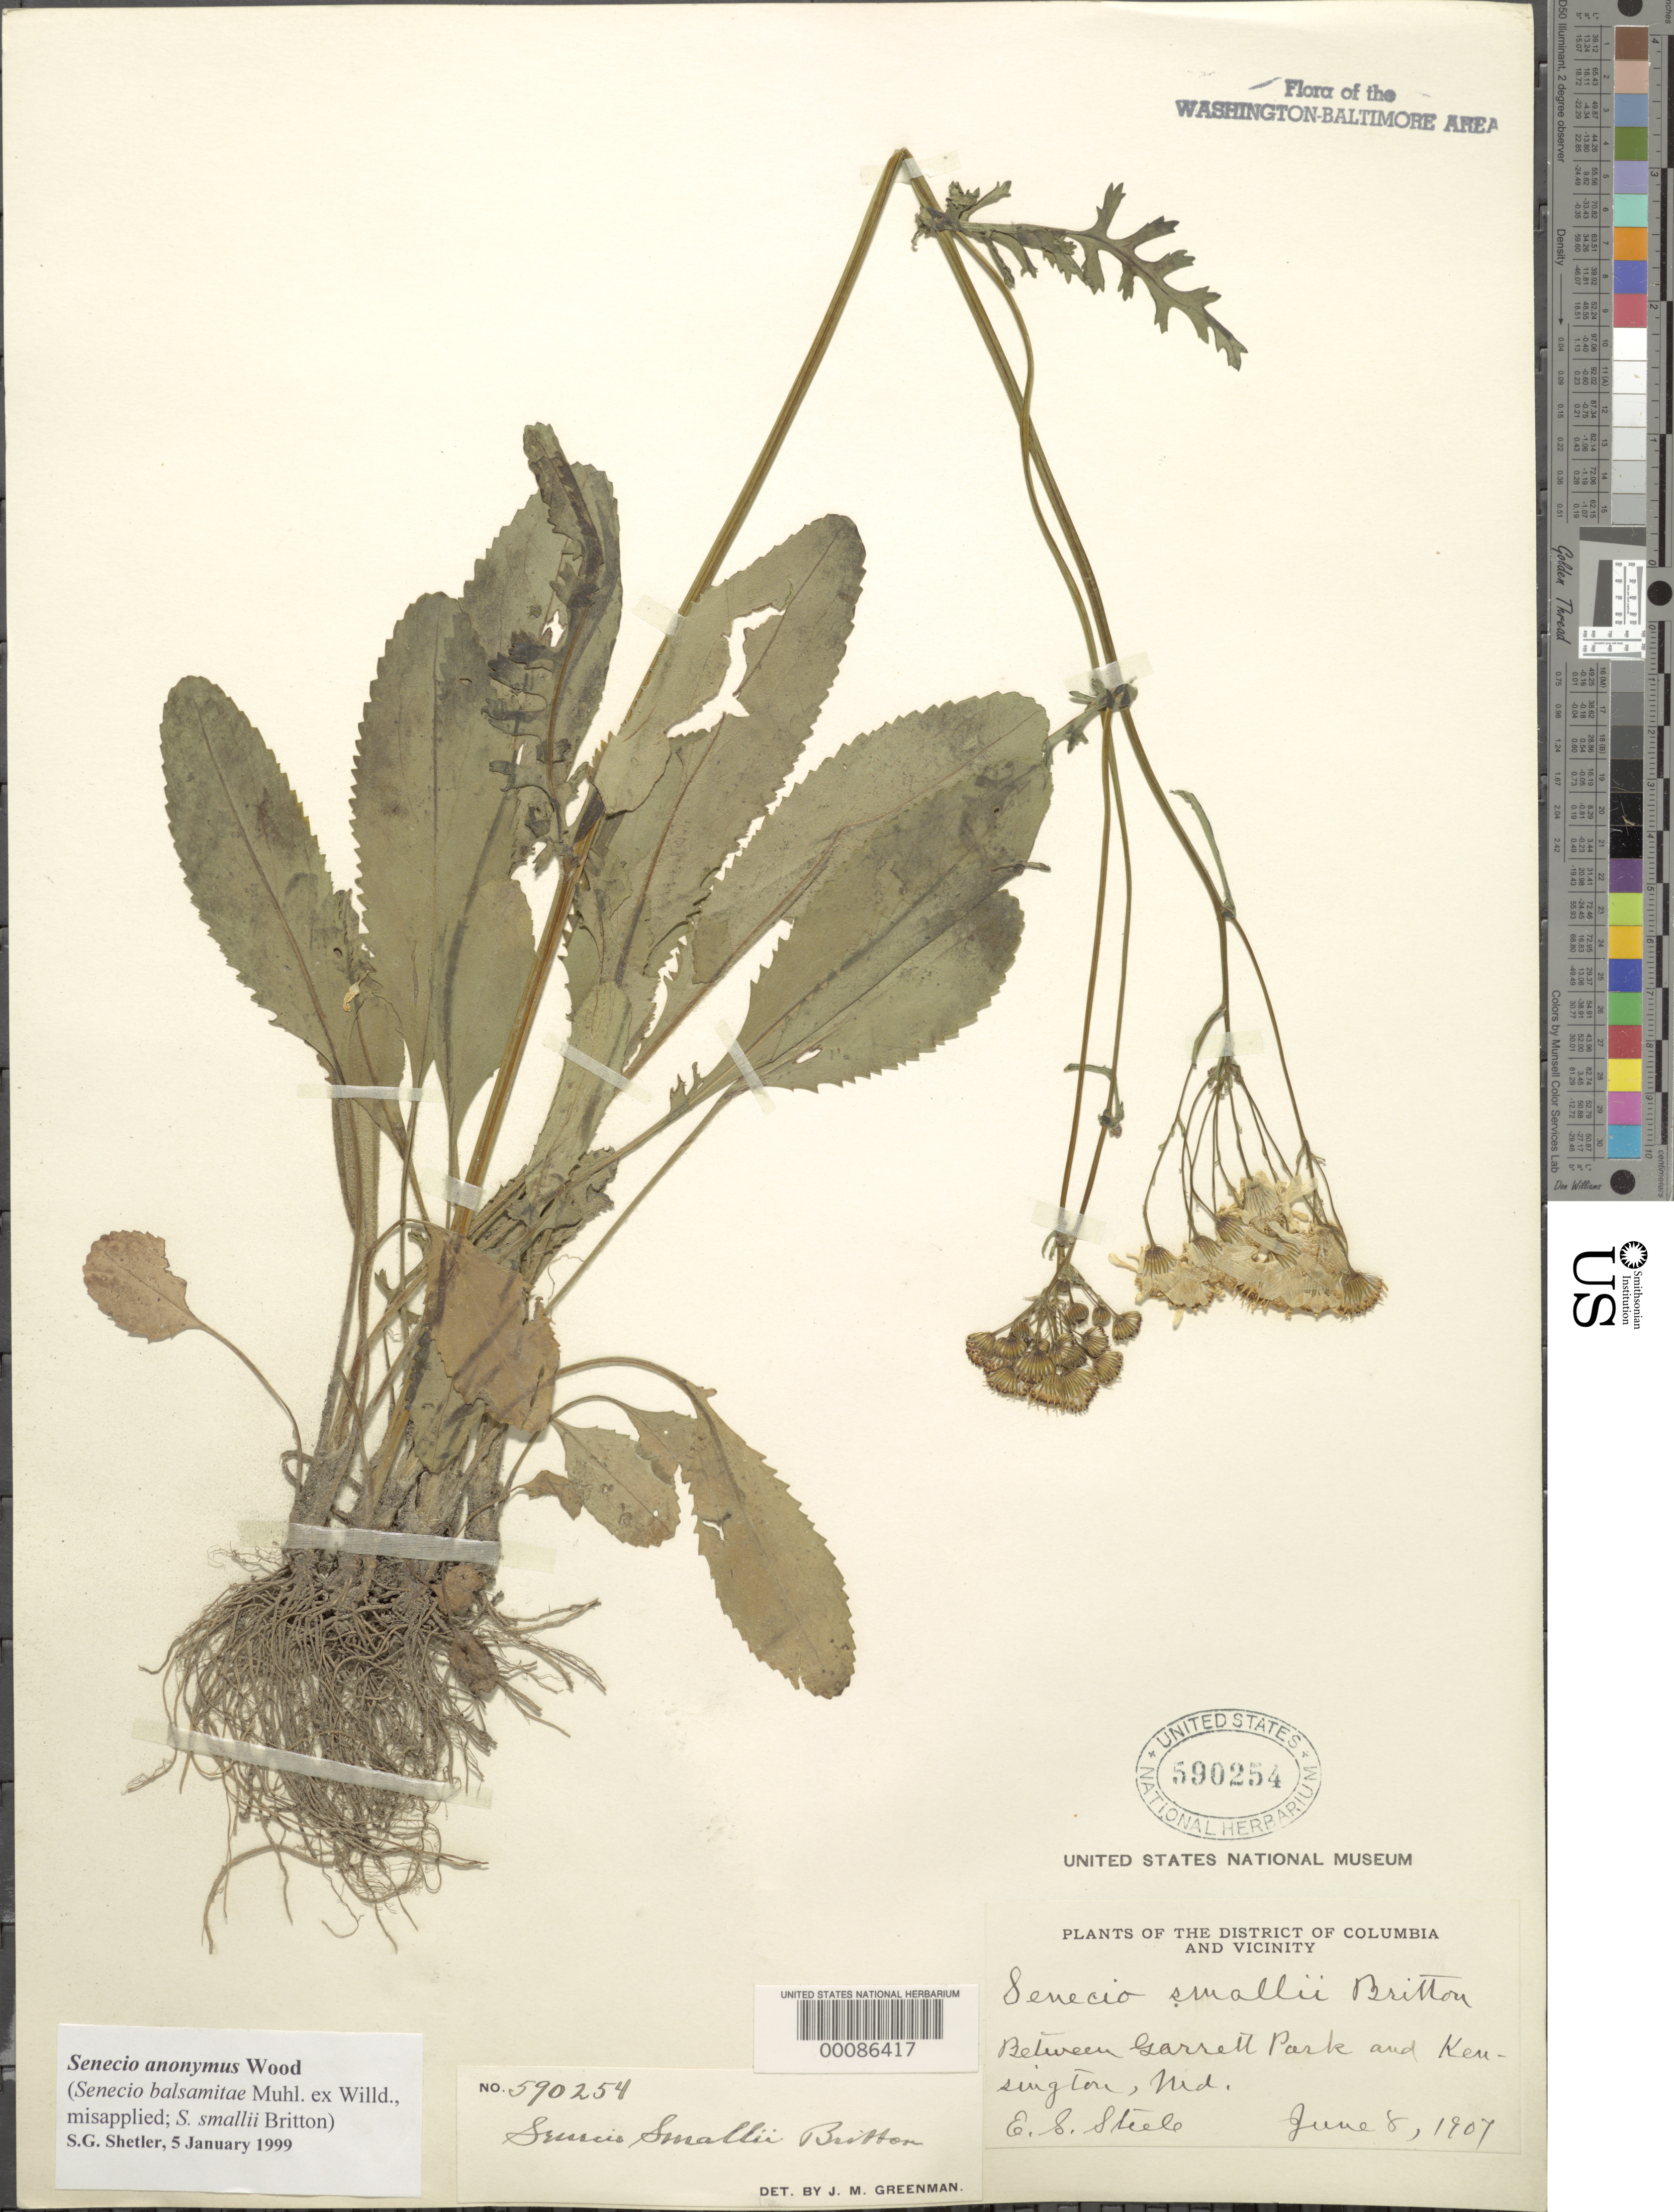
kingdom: Plantae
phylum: Tracheophyta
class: Magnoliopsida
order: Asterales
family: Asteraceae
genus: Packera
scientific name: Packera anonyma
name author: (Alph. Wood) W.A. Weber & Á. Löve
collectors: E. Steele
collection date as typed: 08 Jun 1907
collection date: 1907-06-08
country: United States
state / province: Maryland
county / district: Montgomery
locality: between Garrett Park and Kensington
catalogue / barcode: US 590254